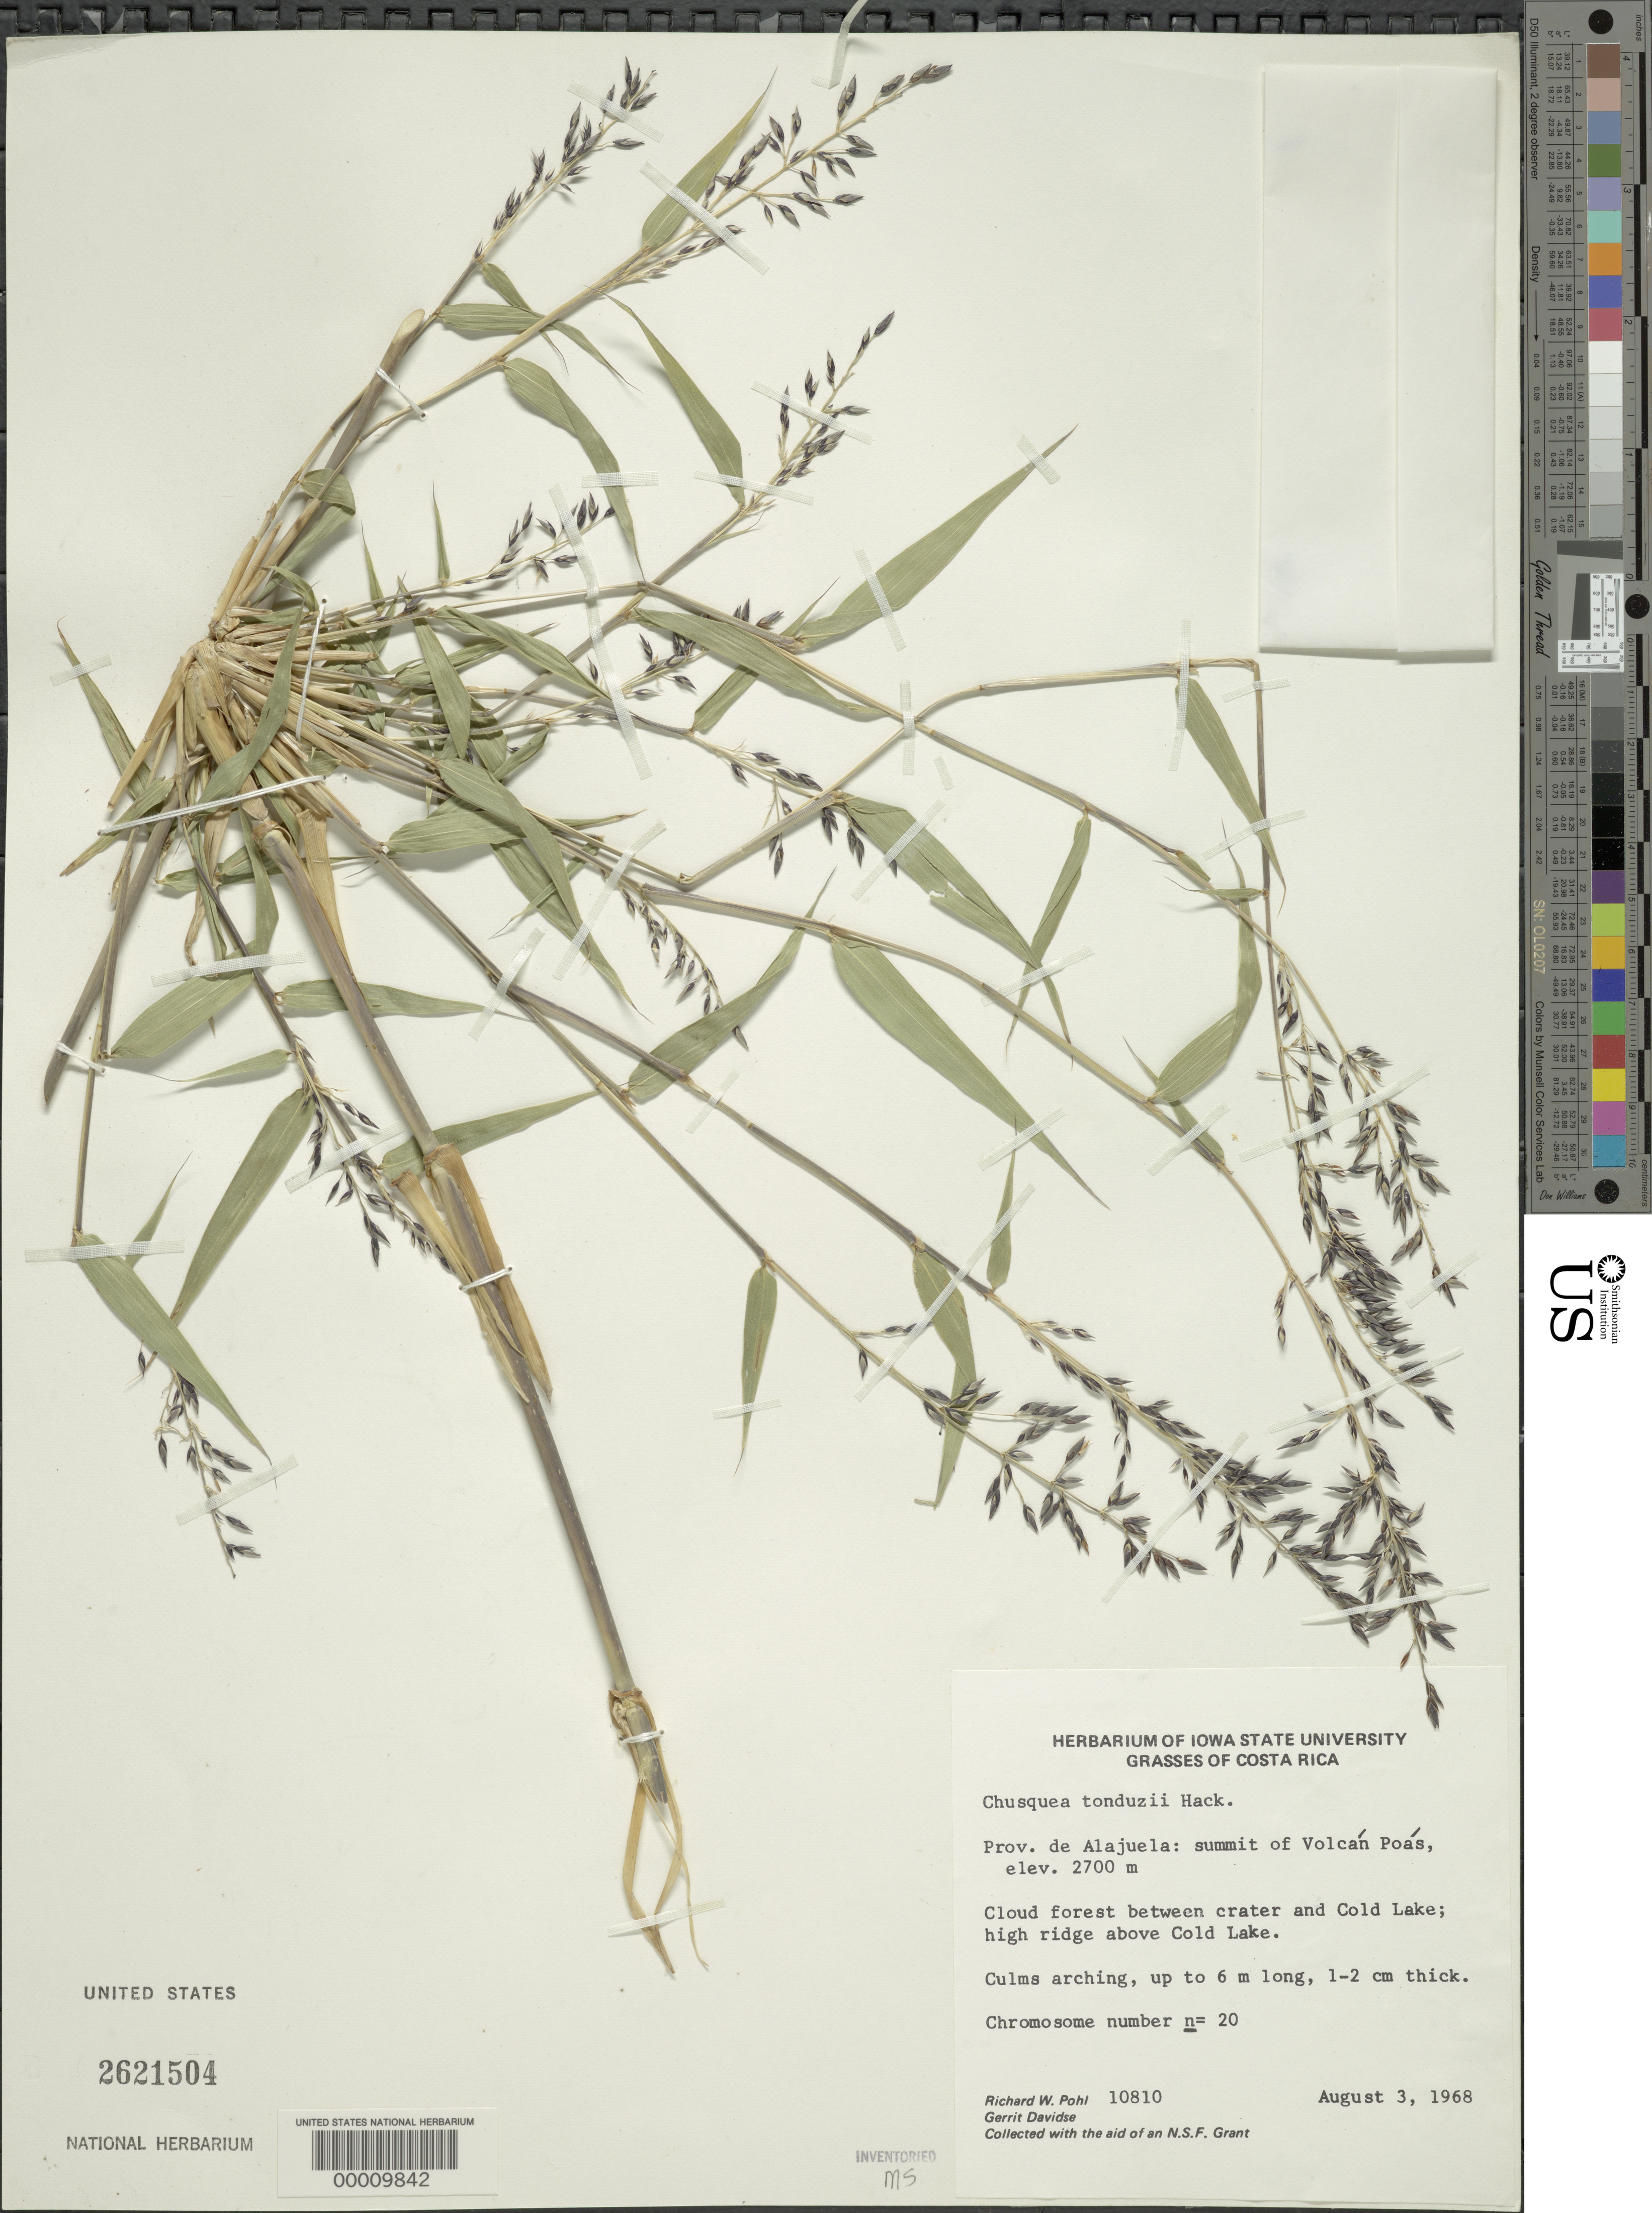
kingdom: Plantae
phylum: Tracheophyta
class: Liliopsida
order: Poales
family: Poaceae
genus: Chusquea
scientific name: Chusquea tonduzii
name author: Hack.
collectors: R. W. Pohl & G. Davidse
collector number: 10810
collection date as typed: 03 Aug 1968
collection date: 1968-08-03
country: Costa Rica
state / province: Alajuela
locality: Volcan Poás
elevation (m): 2700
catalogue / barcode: US 2621504